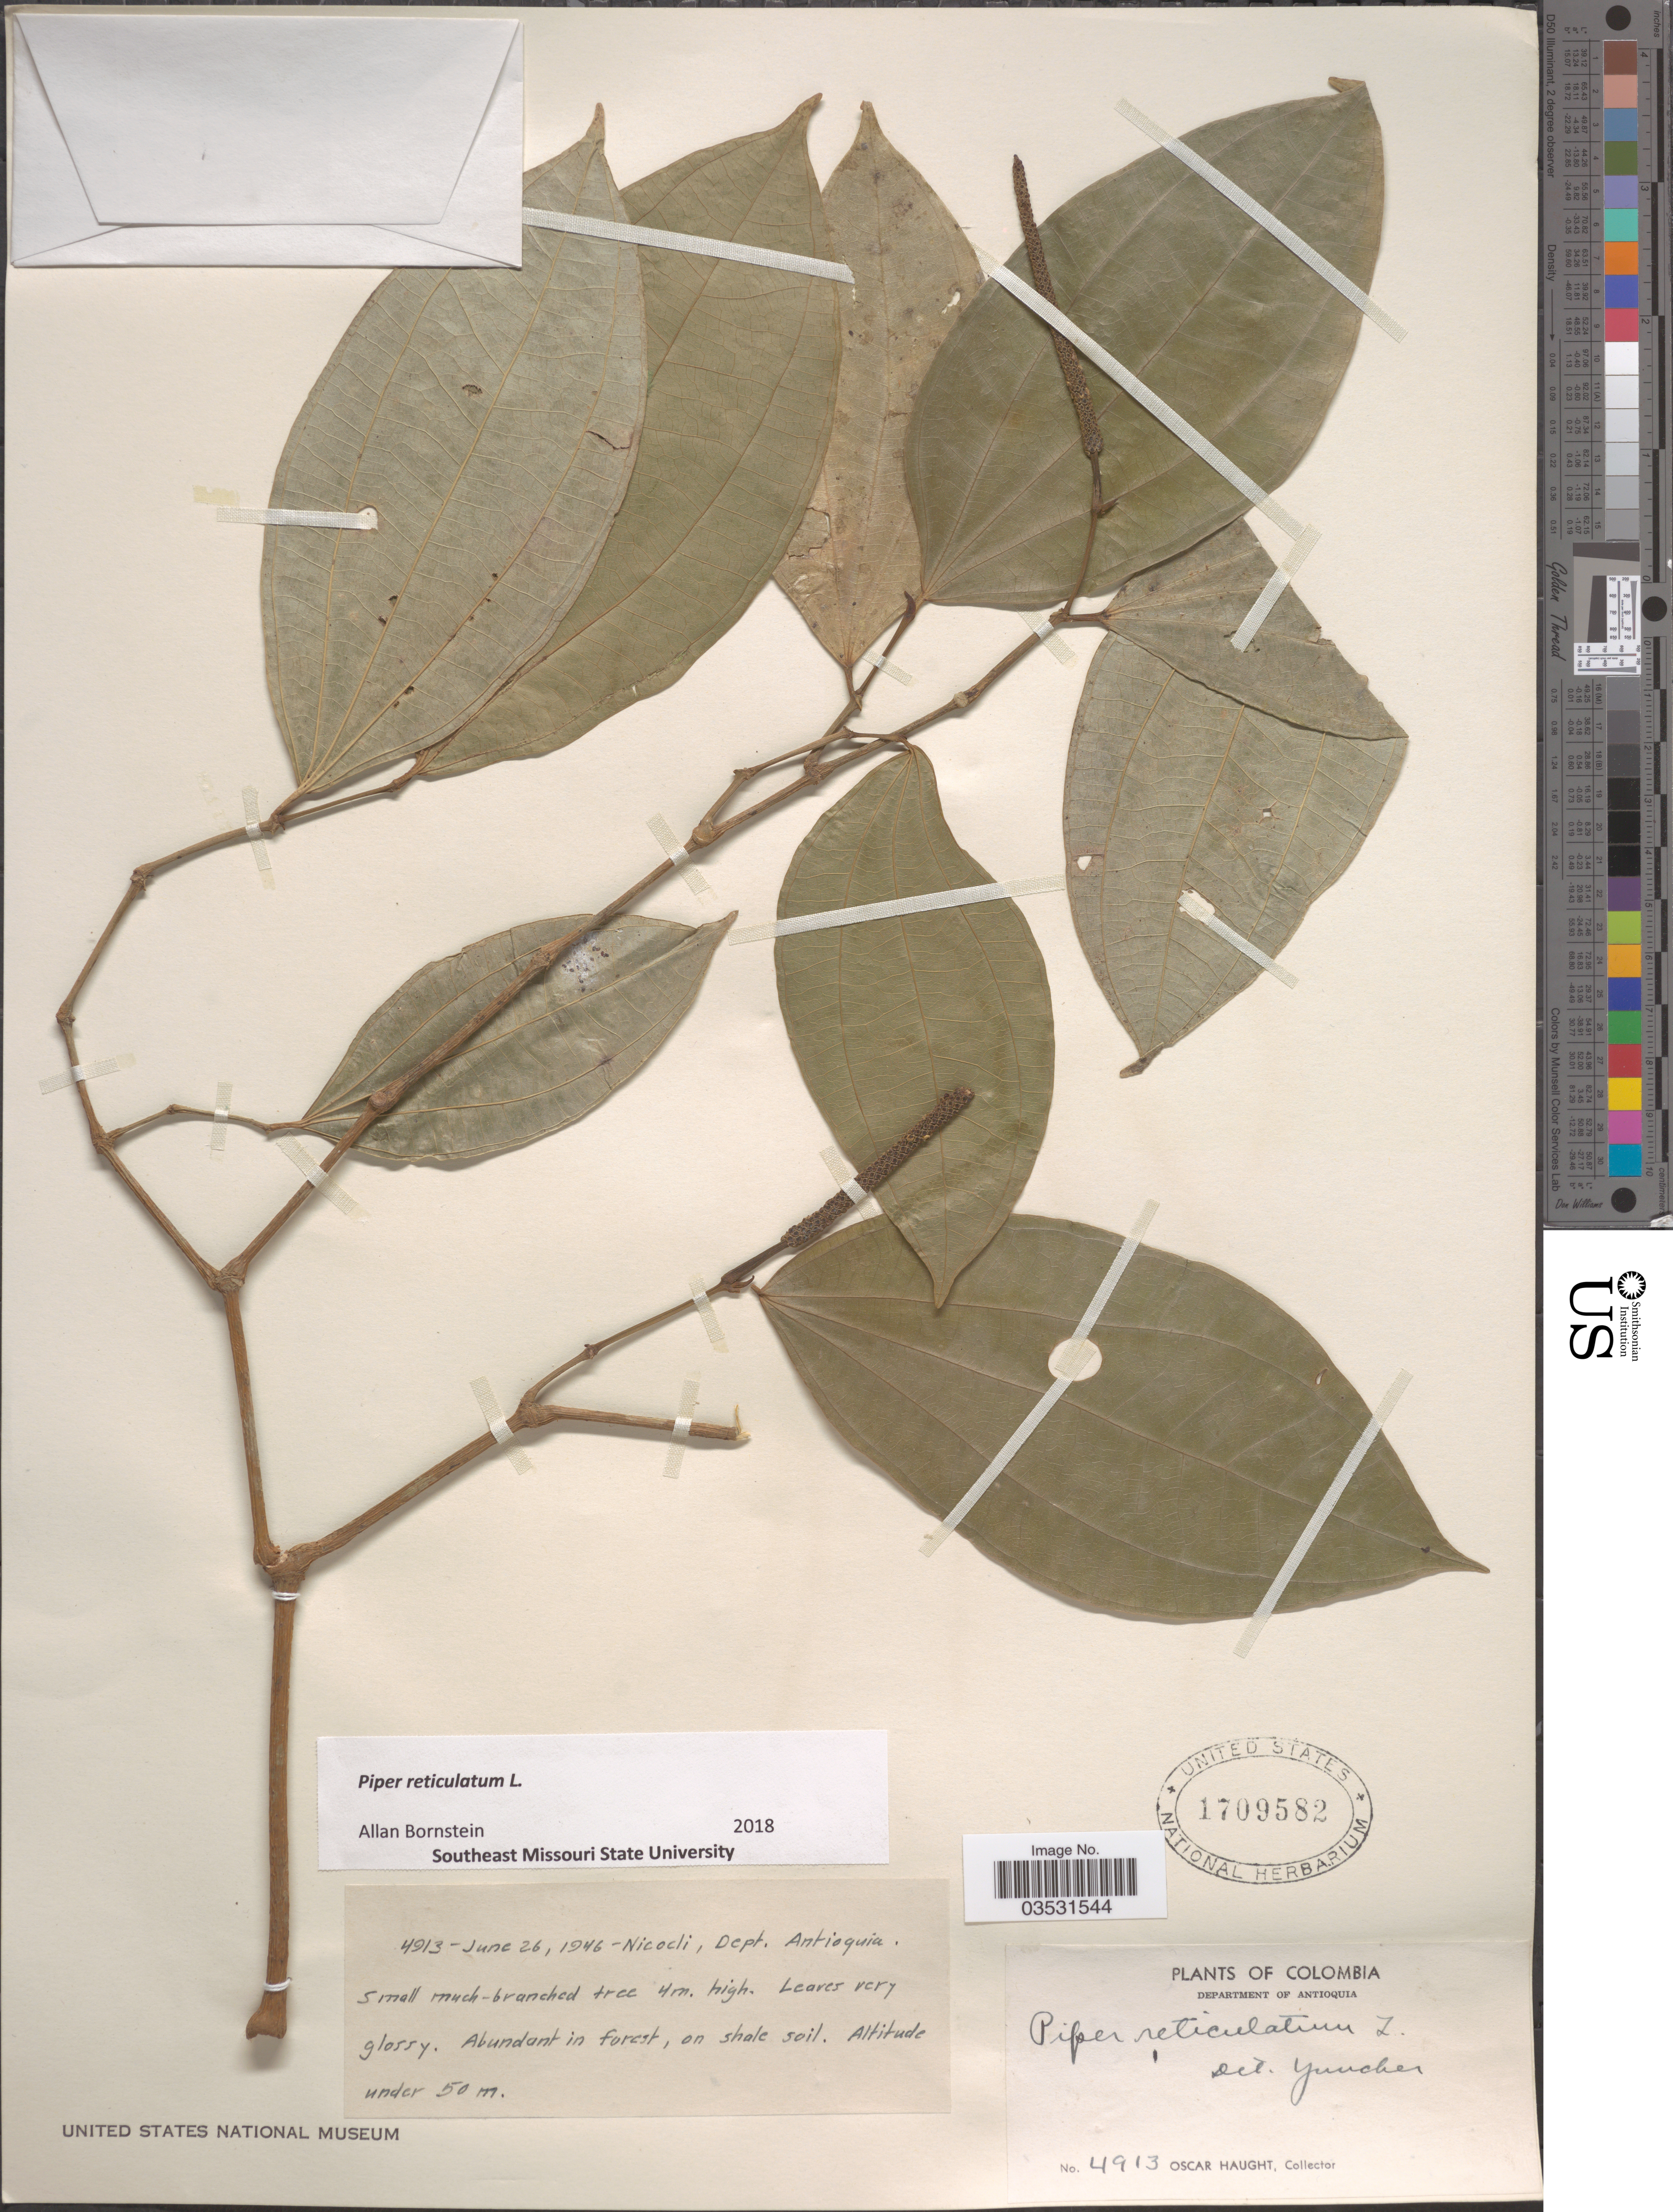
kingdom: Plantae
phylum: Tracheophyta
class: Magnoliopsida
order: Piperales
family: Piperaceae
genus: Piper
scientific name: Piper reticulatum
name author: L.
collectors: O. L. Haught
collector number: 4913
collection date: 1946-06-26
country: Colombia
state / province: Antioquia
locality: Department of Antioquia. Necocli.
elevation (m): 50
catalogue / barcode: US 1709582